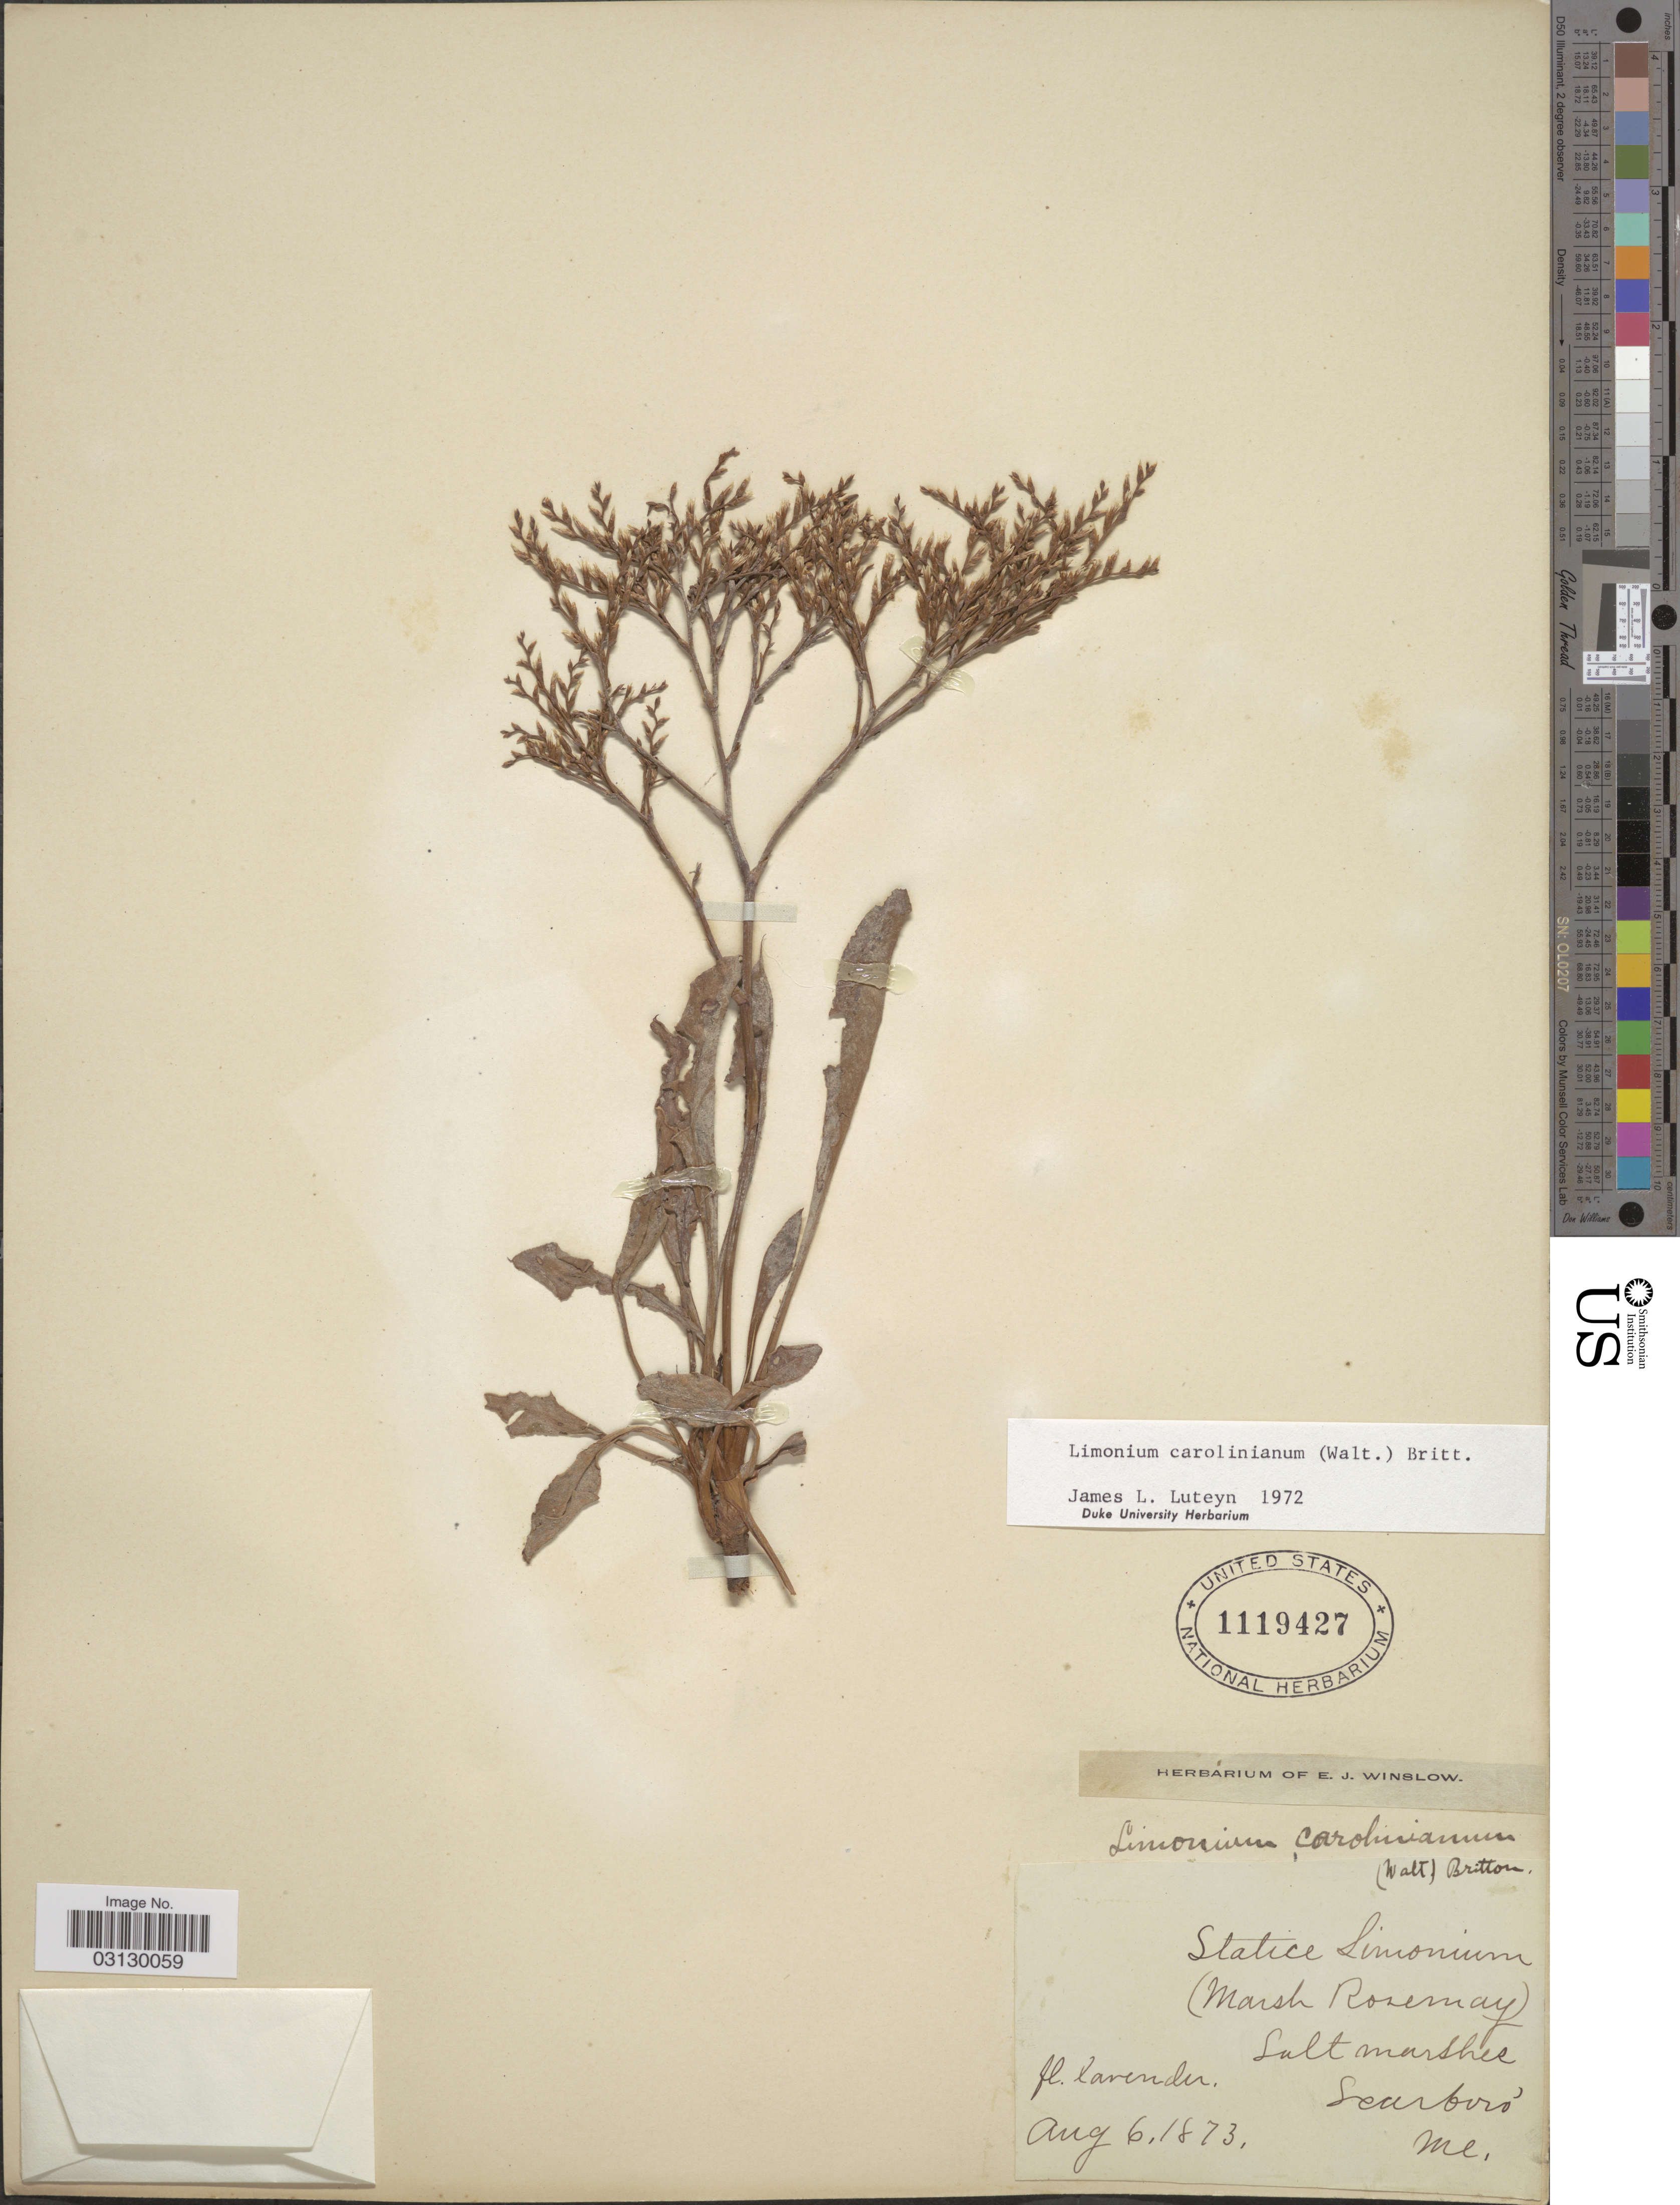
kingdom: Plantae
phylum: Tracheophyta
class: Magnoliopsida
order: Caryophyllales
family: Plumbaginaceae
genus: Limonium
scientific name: Limonium carolinianum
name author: (Walter) Britton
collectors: ex herb. E. J. Winslow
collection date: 1873-08-06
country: United States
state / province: Maine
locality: Salt marshes, Scarboro'.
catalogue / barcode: US 1119427